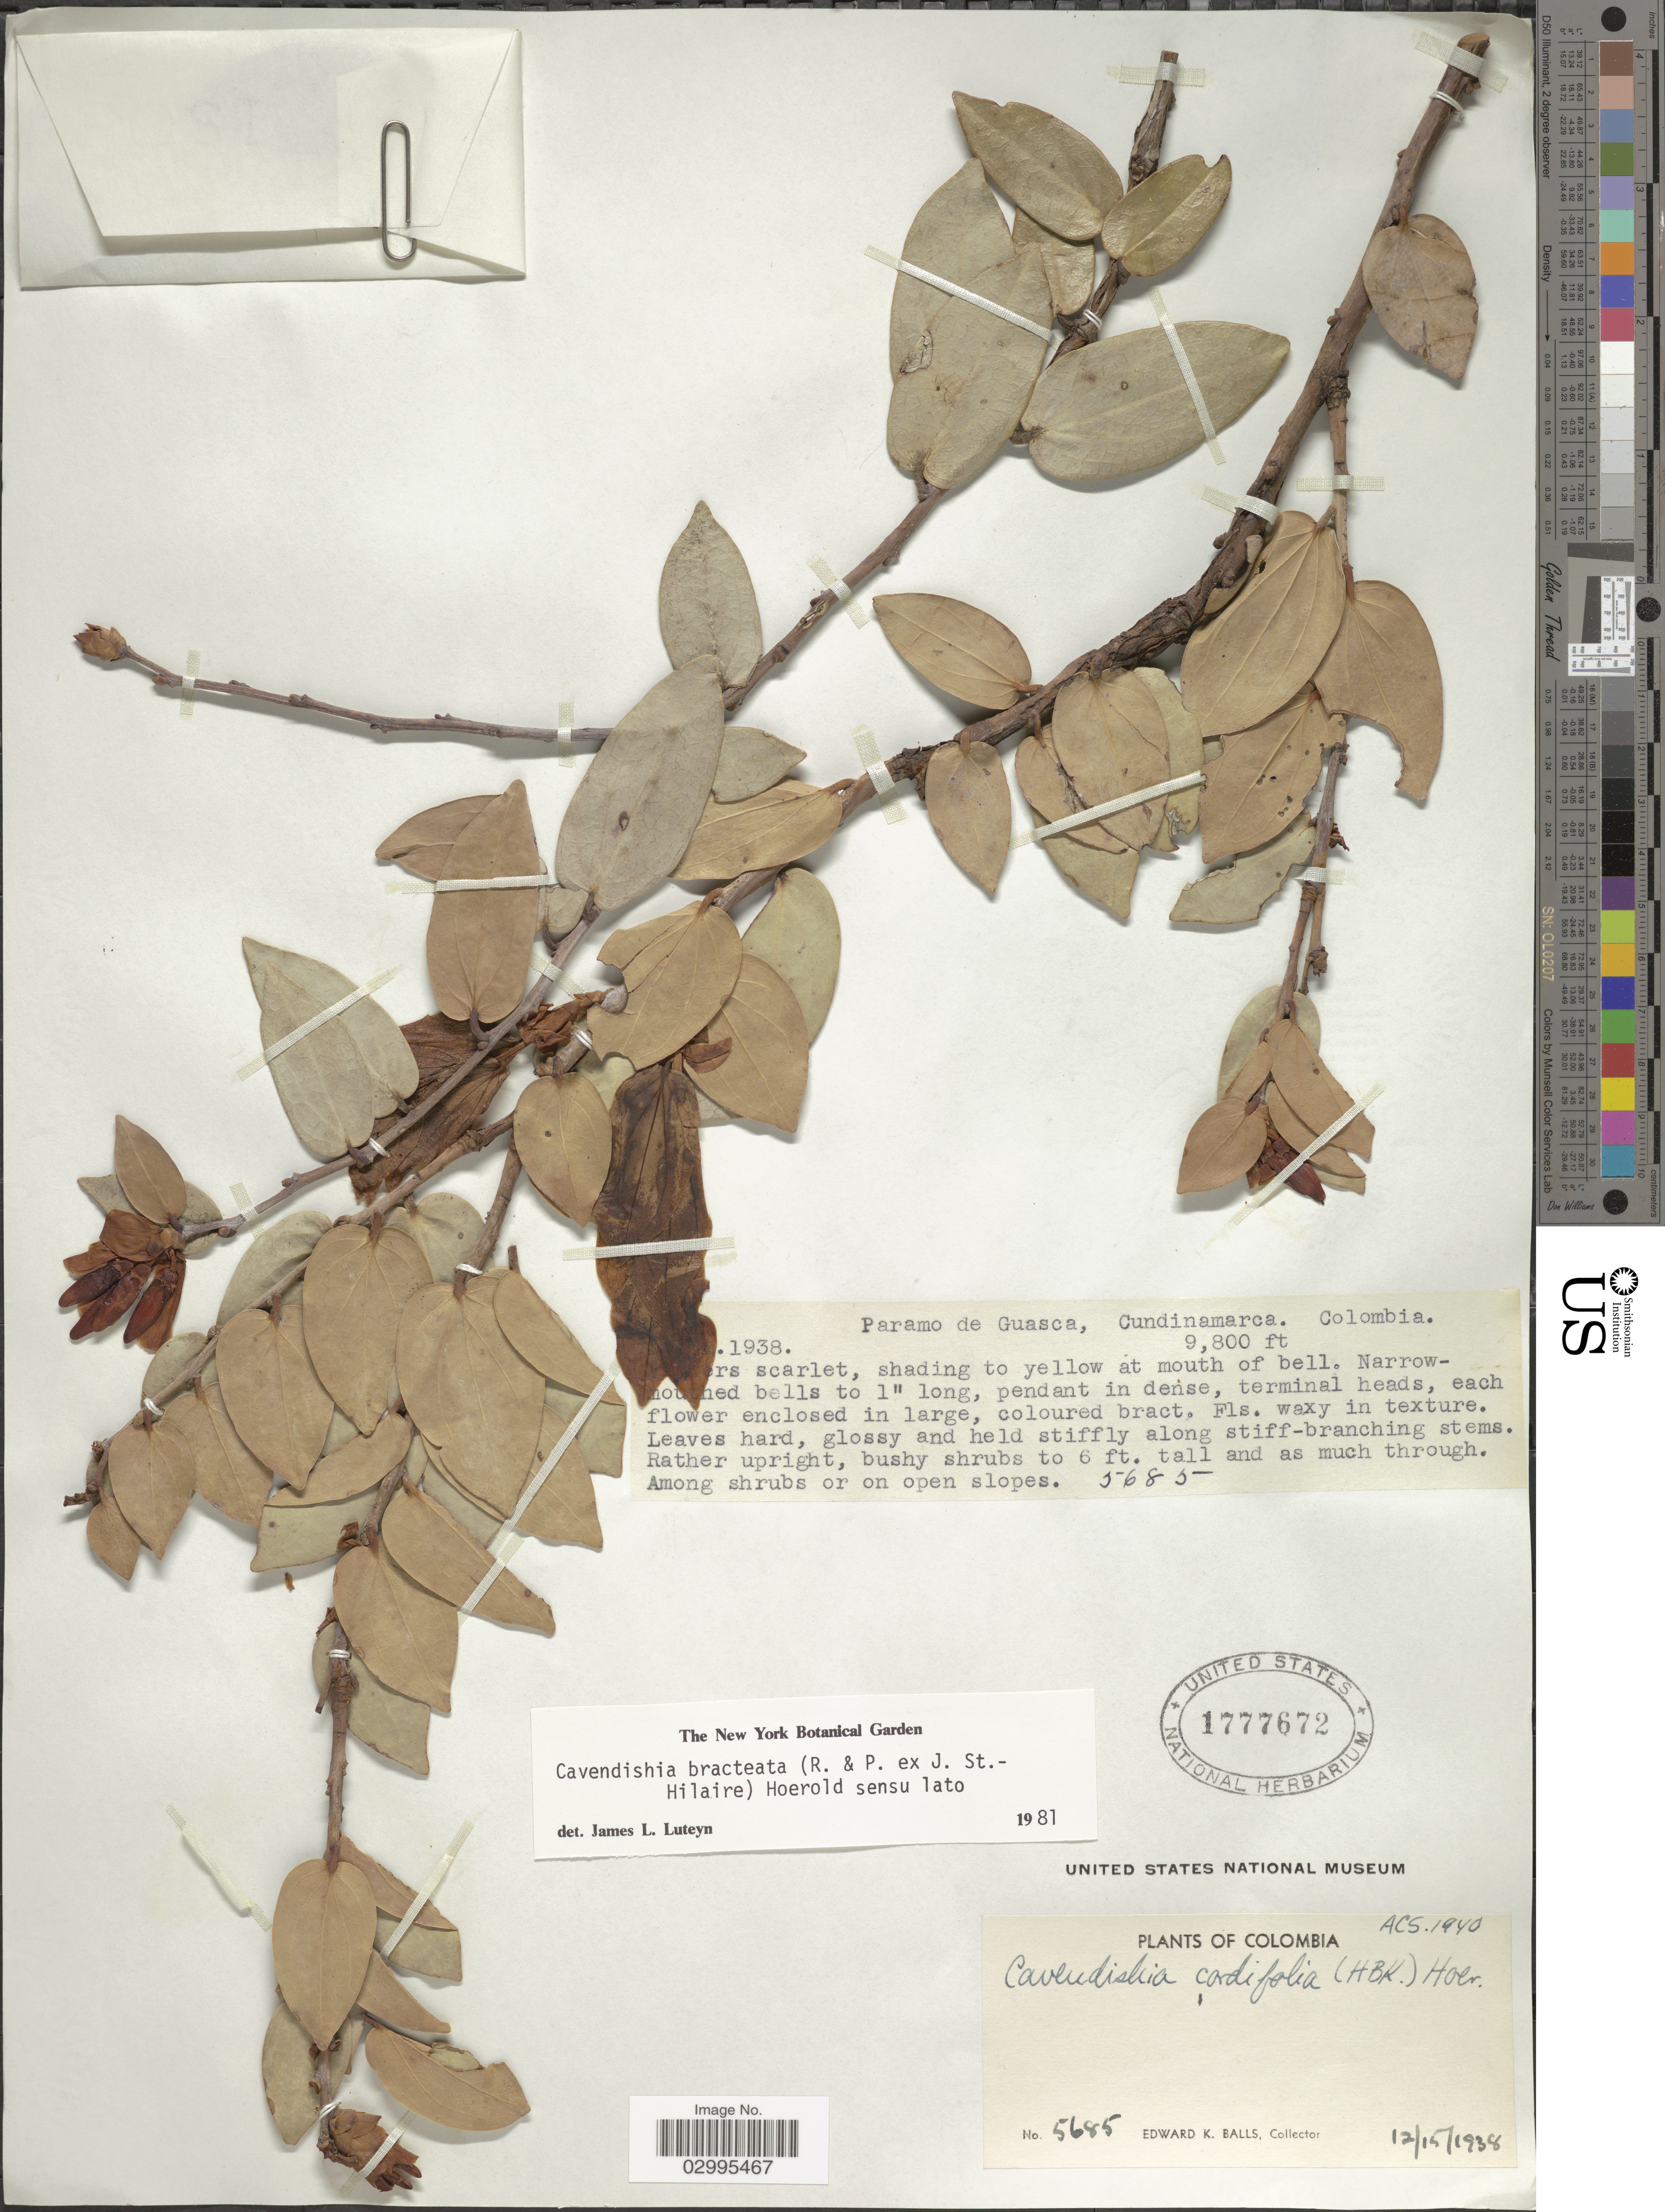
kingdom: Plantae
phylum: Tracheophyta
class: Magnoliopsida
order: Ericales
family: Ericaceae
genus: Cavendishia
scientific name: Cavendishia bracteata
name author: (Ruiz & Pav. ex J. St.-Hil.) Hoerold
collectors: E. K. Balls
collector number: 5685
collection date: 1938-12-15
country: Colombia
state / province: Cundinamarca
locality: Paramo de Guasca.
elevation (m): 2987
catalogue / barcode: US 1777672